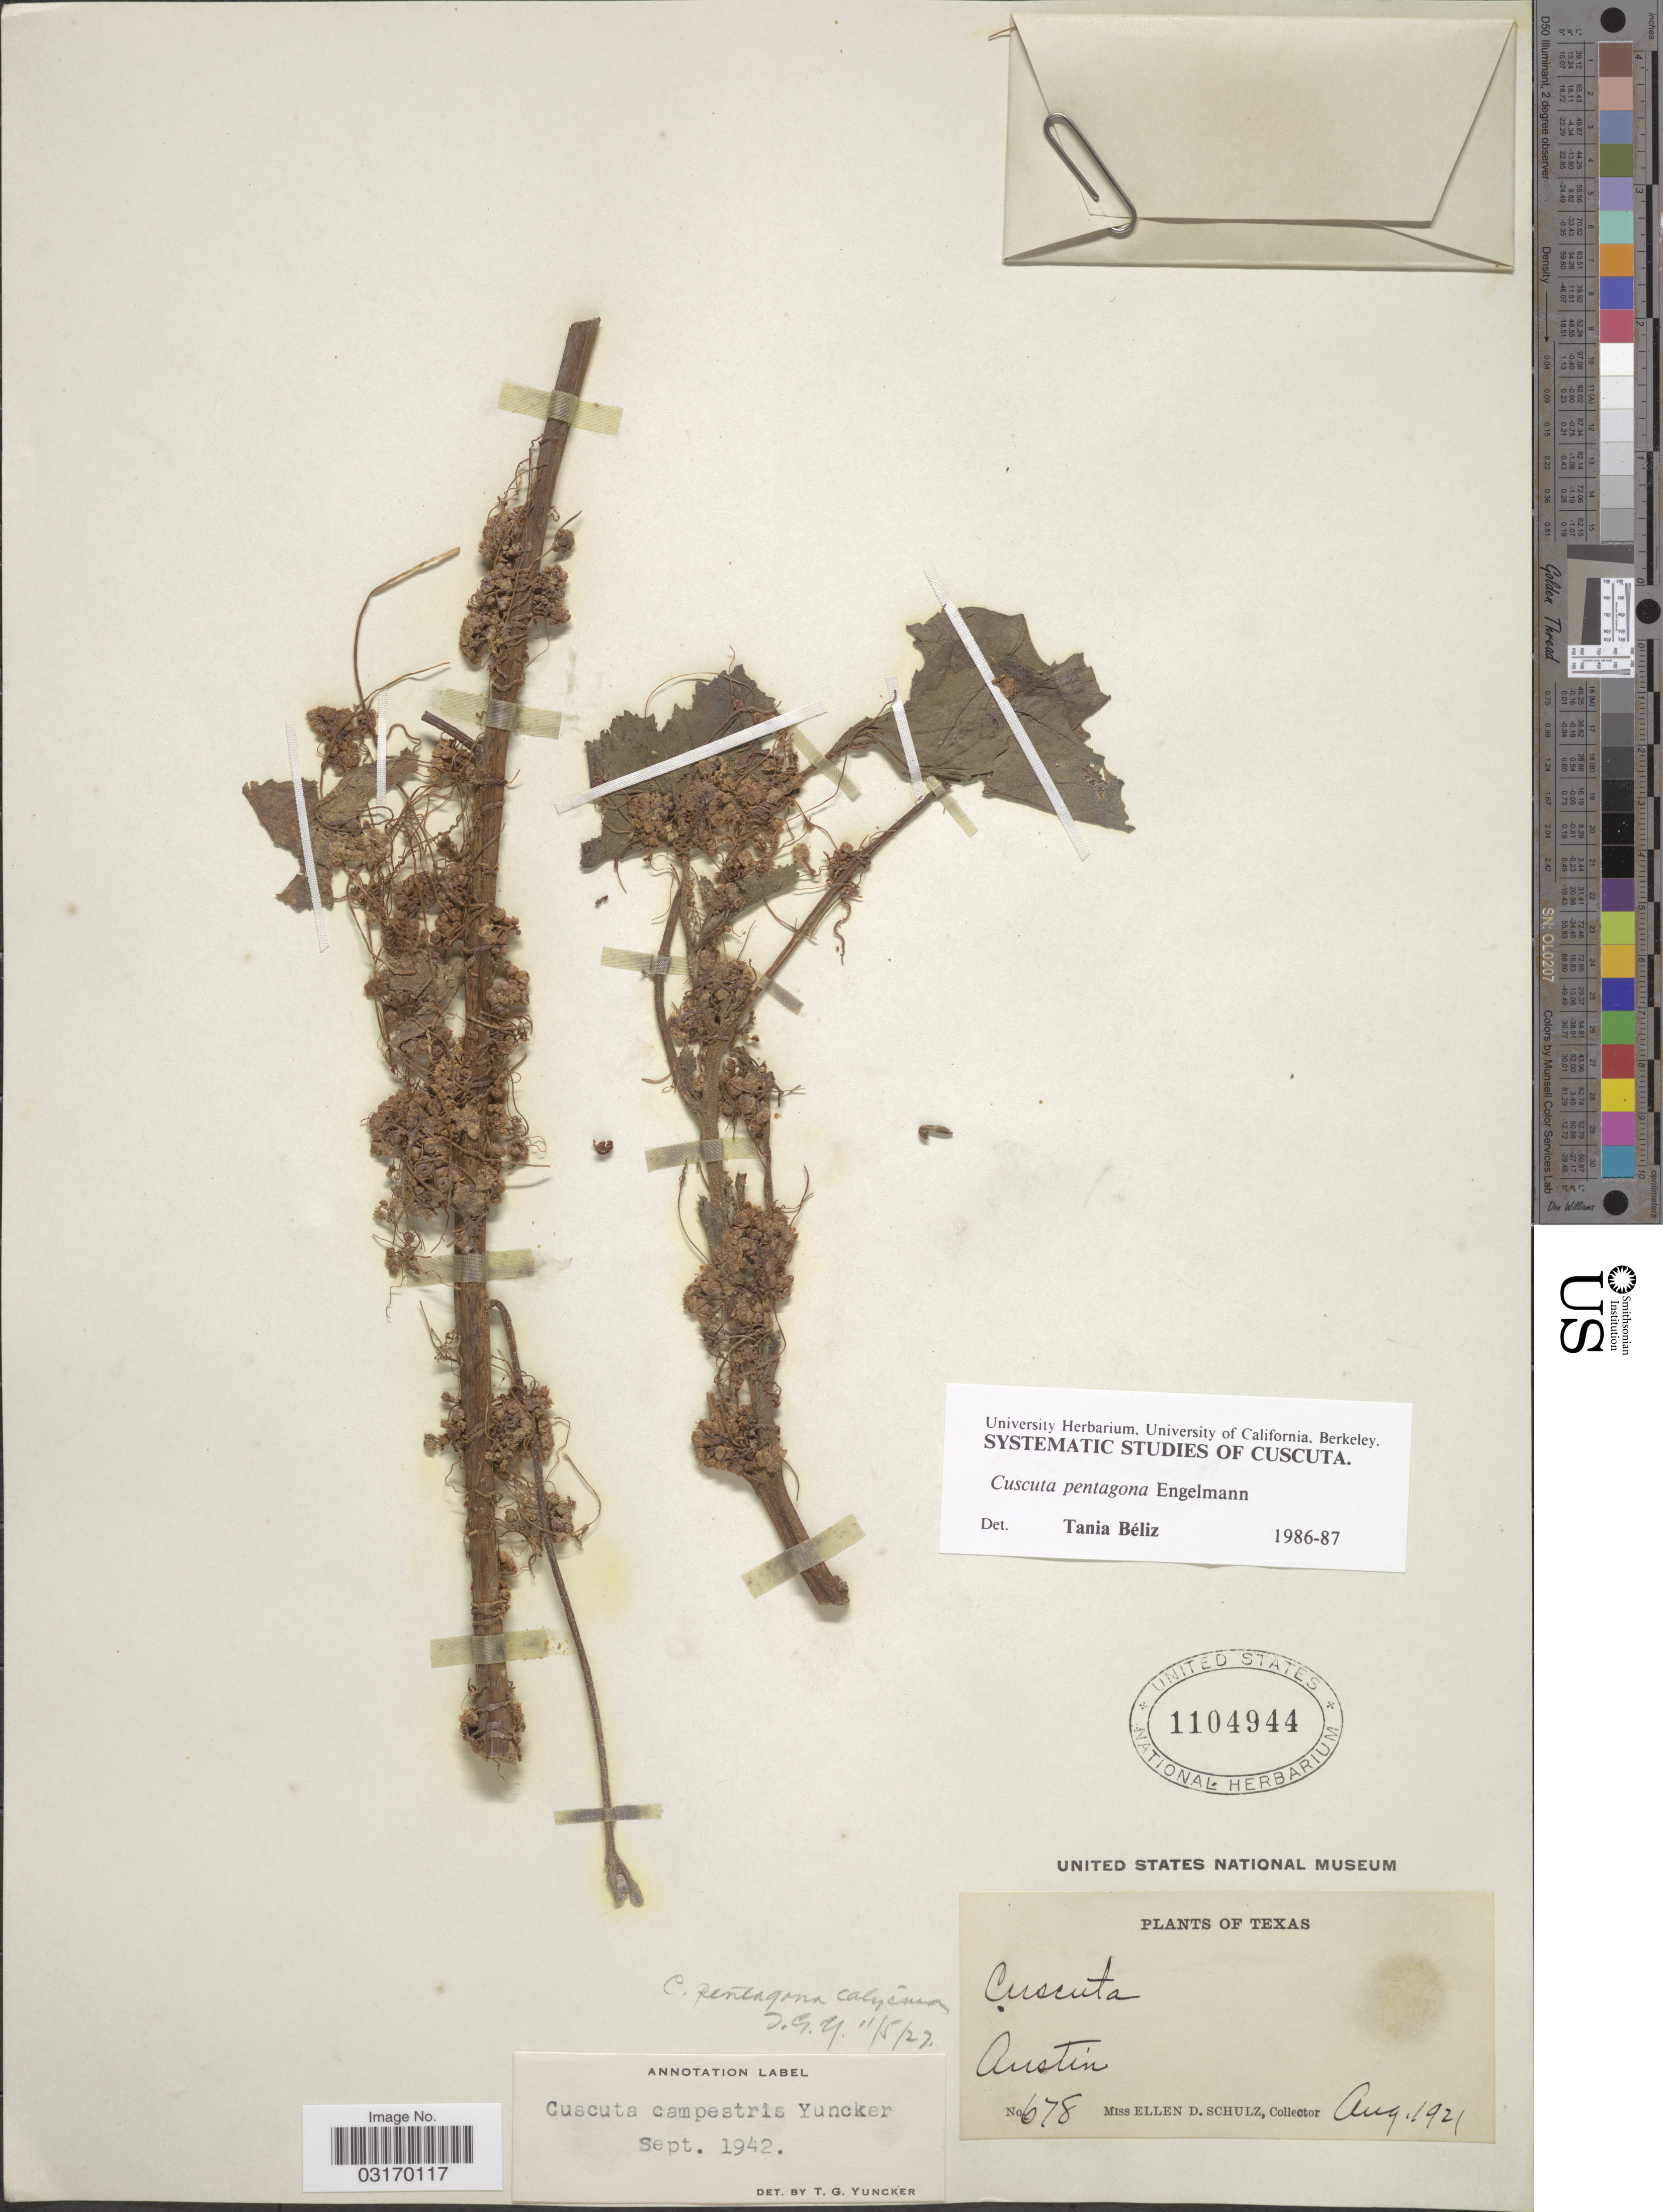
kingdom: Plantae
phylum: Tracheophyta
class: Magnoliopsida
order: Solanales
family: Convolvulaceae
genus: Cuscuta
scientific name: Cuscuta pentagona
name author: Engelm.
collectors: E. D. Schulz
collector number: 678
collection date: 1921-08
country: United States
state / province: Texas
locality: Austin.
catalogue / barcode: US 1104944